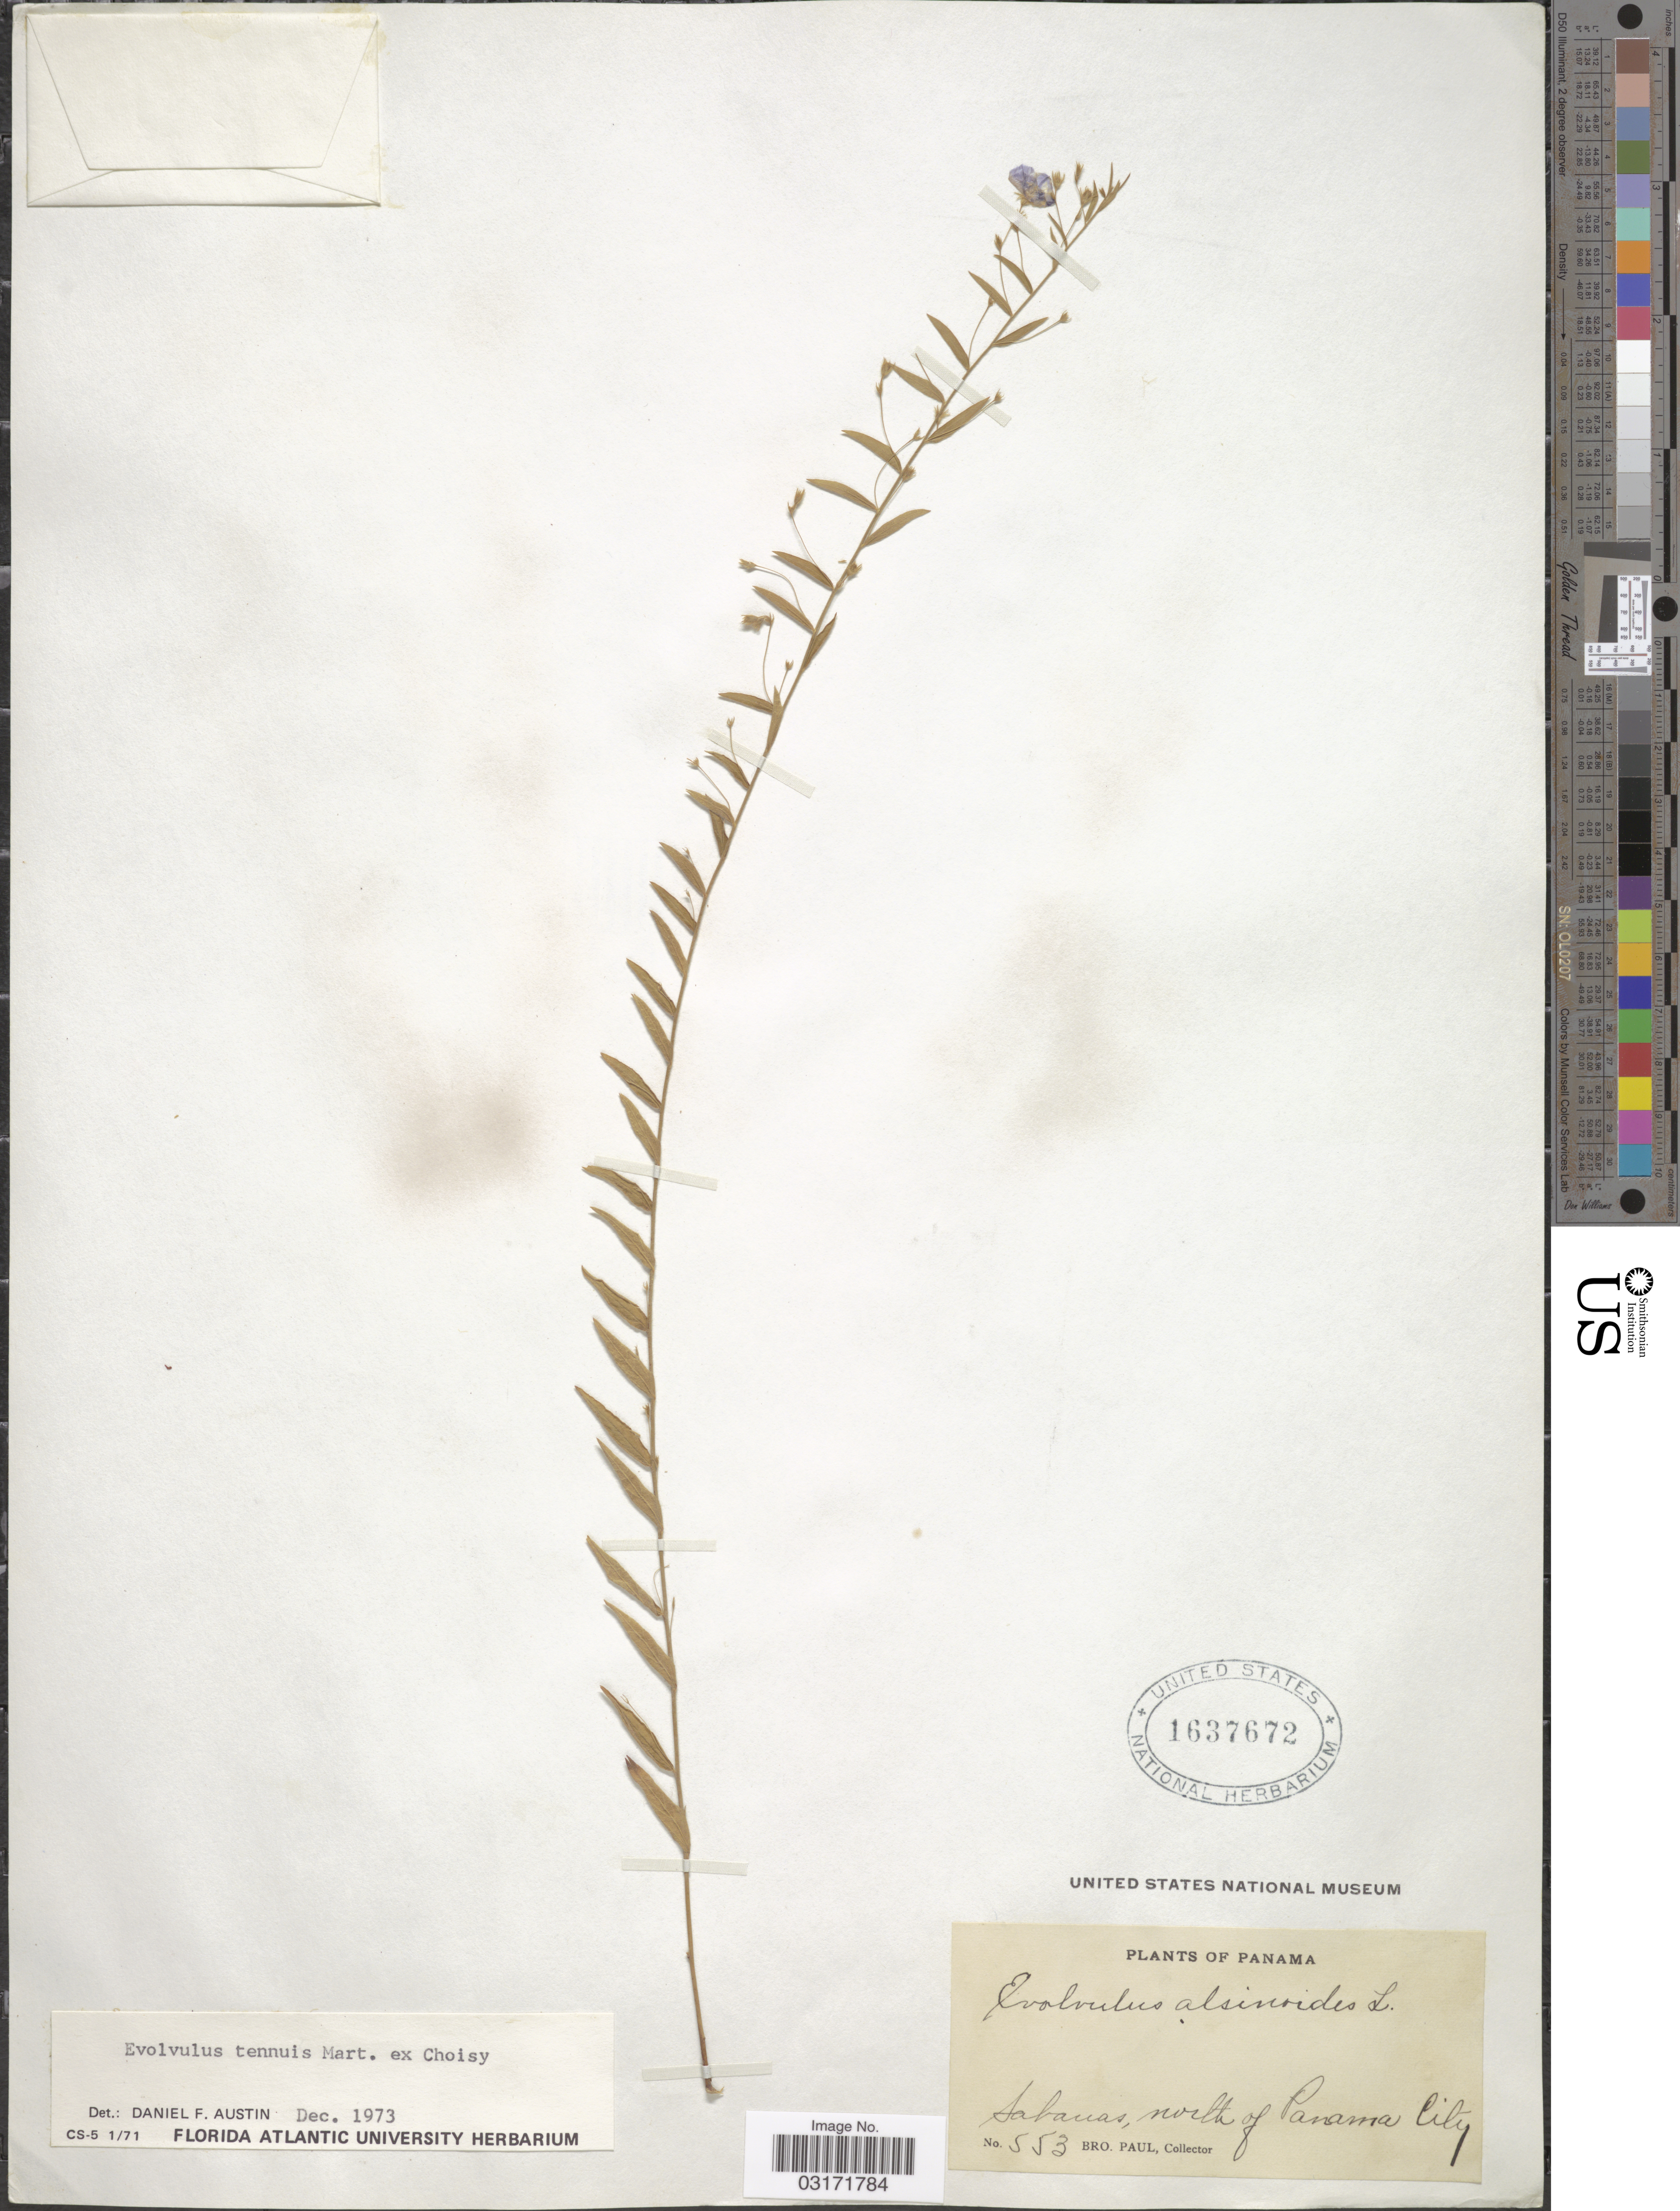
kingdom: Plantae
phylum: Tracheophyta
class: Magnoliopsida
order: Solanales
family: Convolvulaceae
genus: Evolvulus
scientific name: Evolvulus tenuis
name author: Mart. ex Choisy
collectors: B. Paul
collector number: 553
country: Panama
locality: Sabanas, north of Panama City.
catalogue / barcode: US 1637672